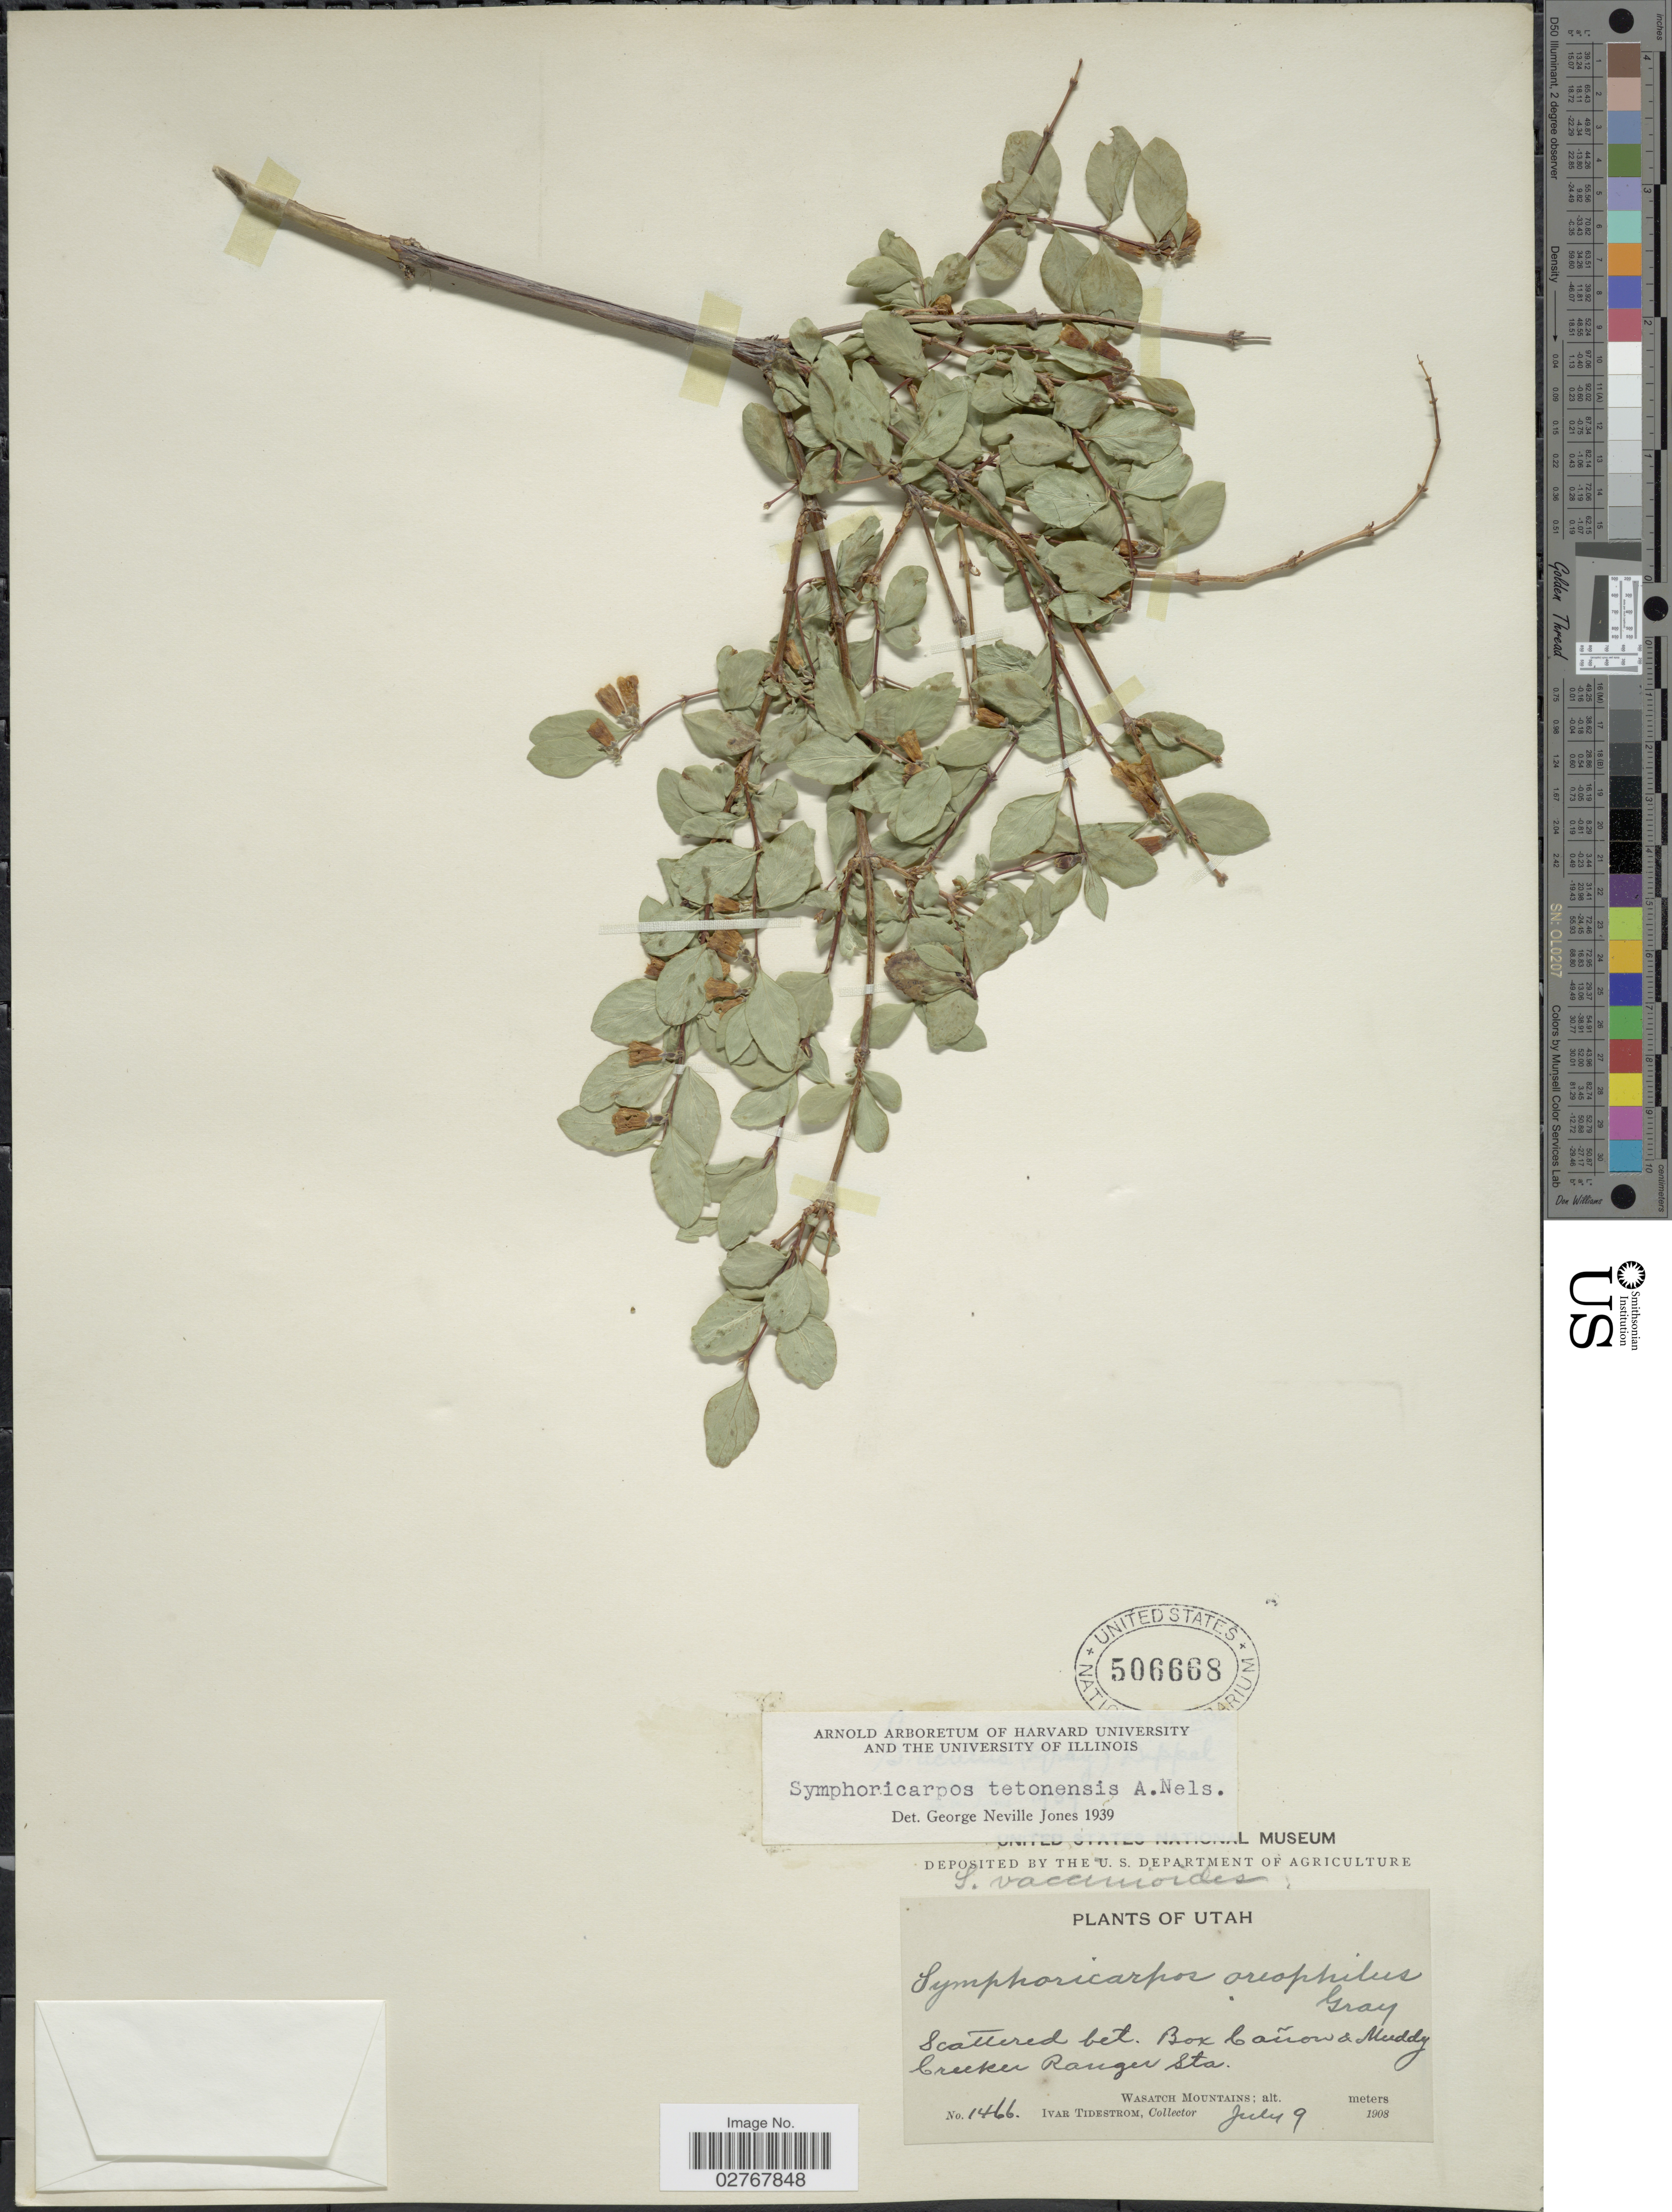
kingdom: Plantae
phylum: Tracheophyta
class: Magnoliopsida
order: Dipsacales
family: Caprifoliaceae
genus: Symphoricarpos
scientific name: Symphoricarpos tetonensis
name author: A. Nelson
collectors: I. F. Tidestrom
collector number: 1466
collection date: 1908-07-09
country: United States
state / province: Utah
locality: Scattered bet. Box. Cañon & Muddy Creeker Ranger Sta., Wasatch Mountains.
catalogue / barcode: US 506668